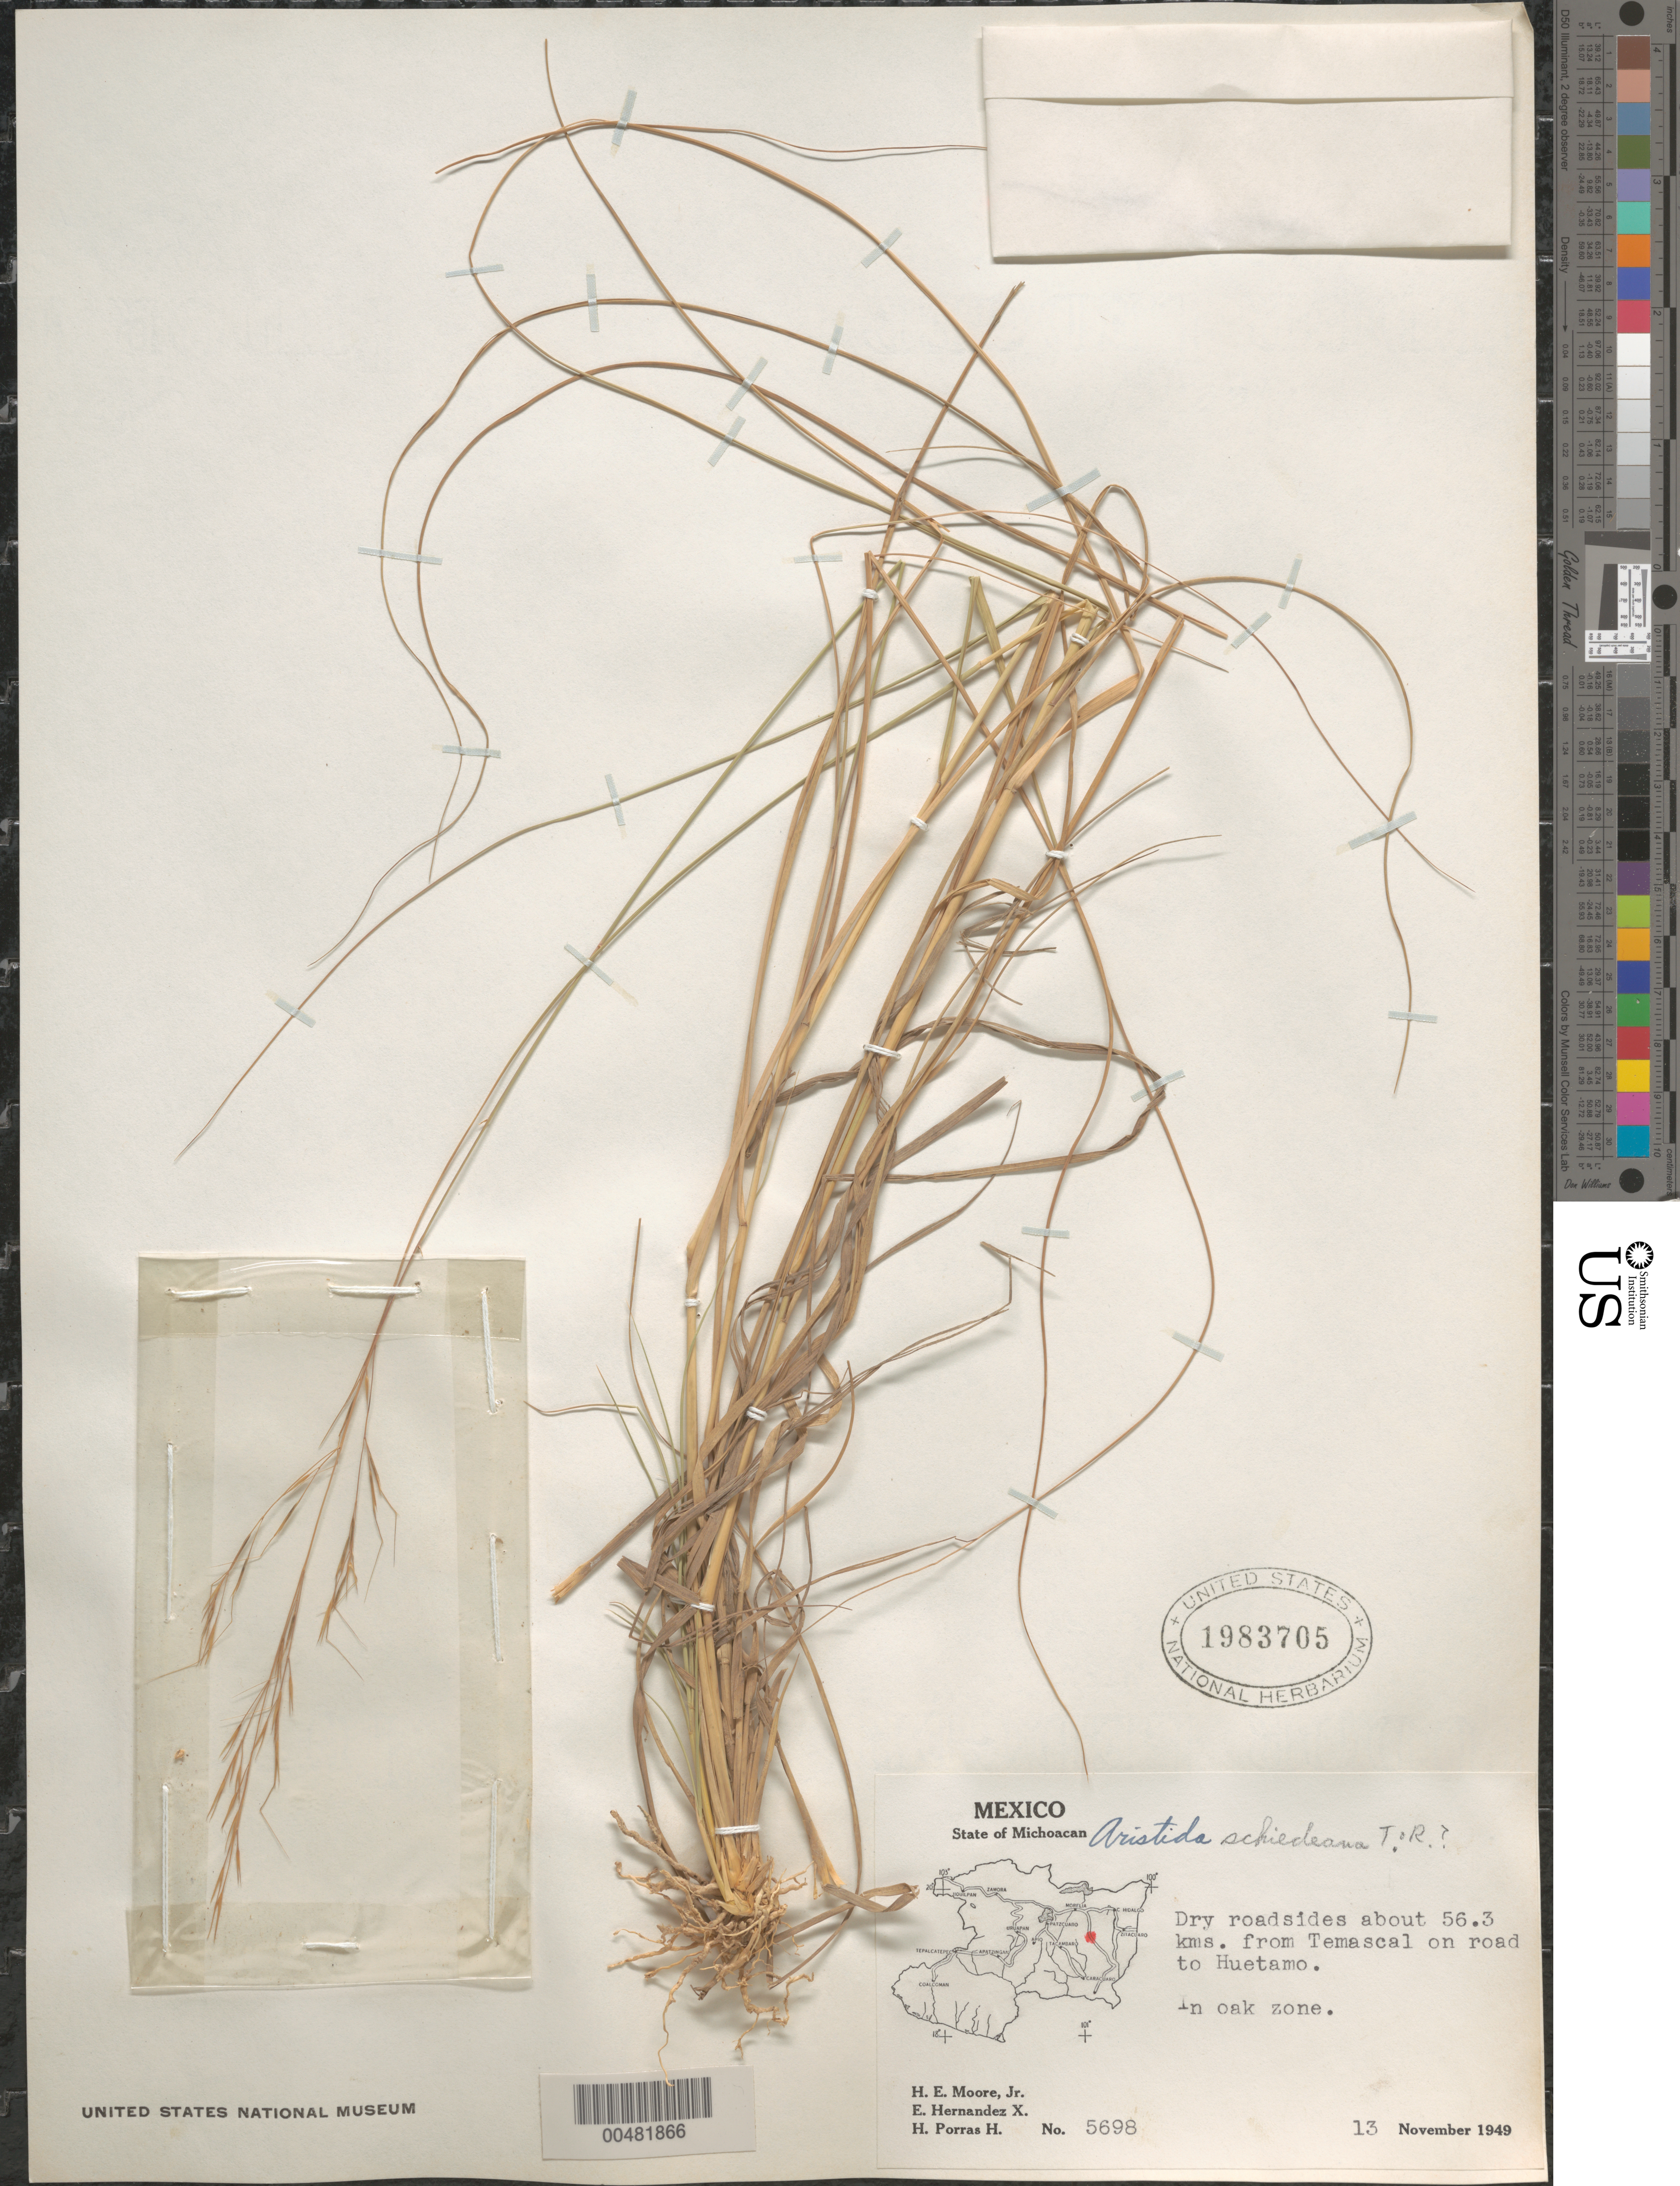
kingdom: Plantae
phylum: Tracheophyta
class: Liliopsida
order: Poales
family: Poaceae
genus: Aristida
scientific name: Aristida schiedeana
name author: Trin. & Rupr.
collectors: H. E. Moore, E. I. Hernández-X. & H. Porras-H.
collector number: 5698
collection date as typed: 13 Nov 1949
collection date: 1949-11-13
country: Mexico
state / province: Michoacán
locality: About 56.3 km from Temascal on rd to Huetamo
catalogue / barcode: US 1983705